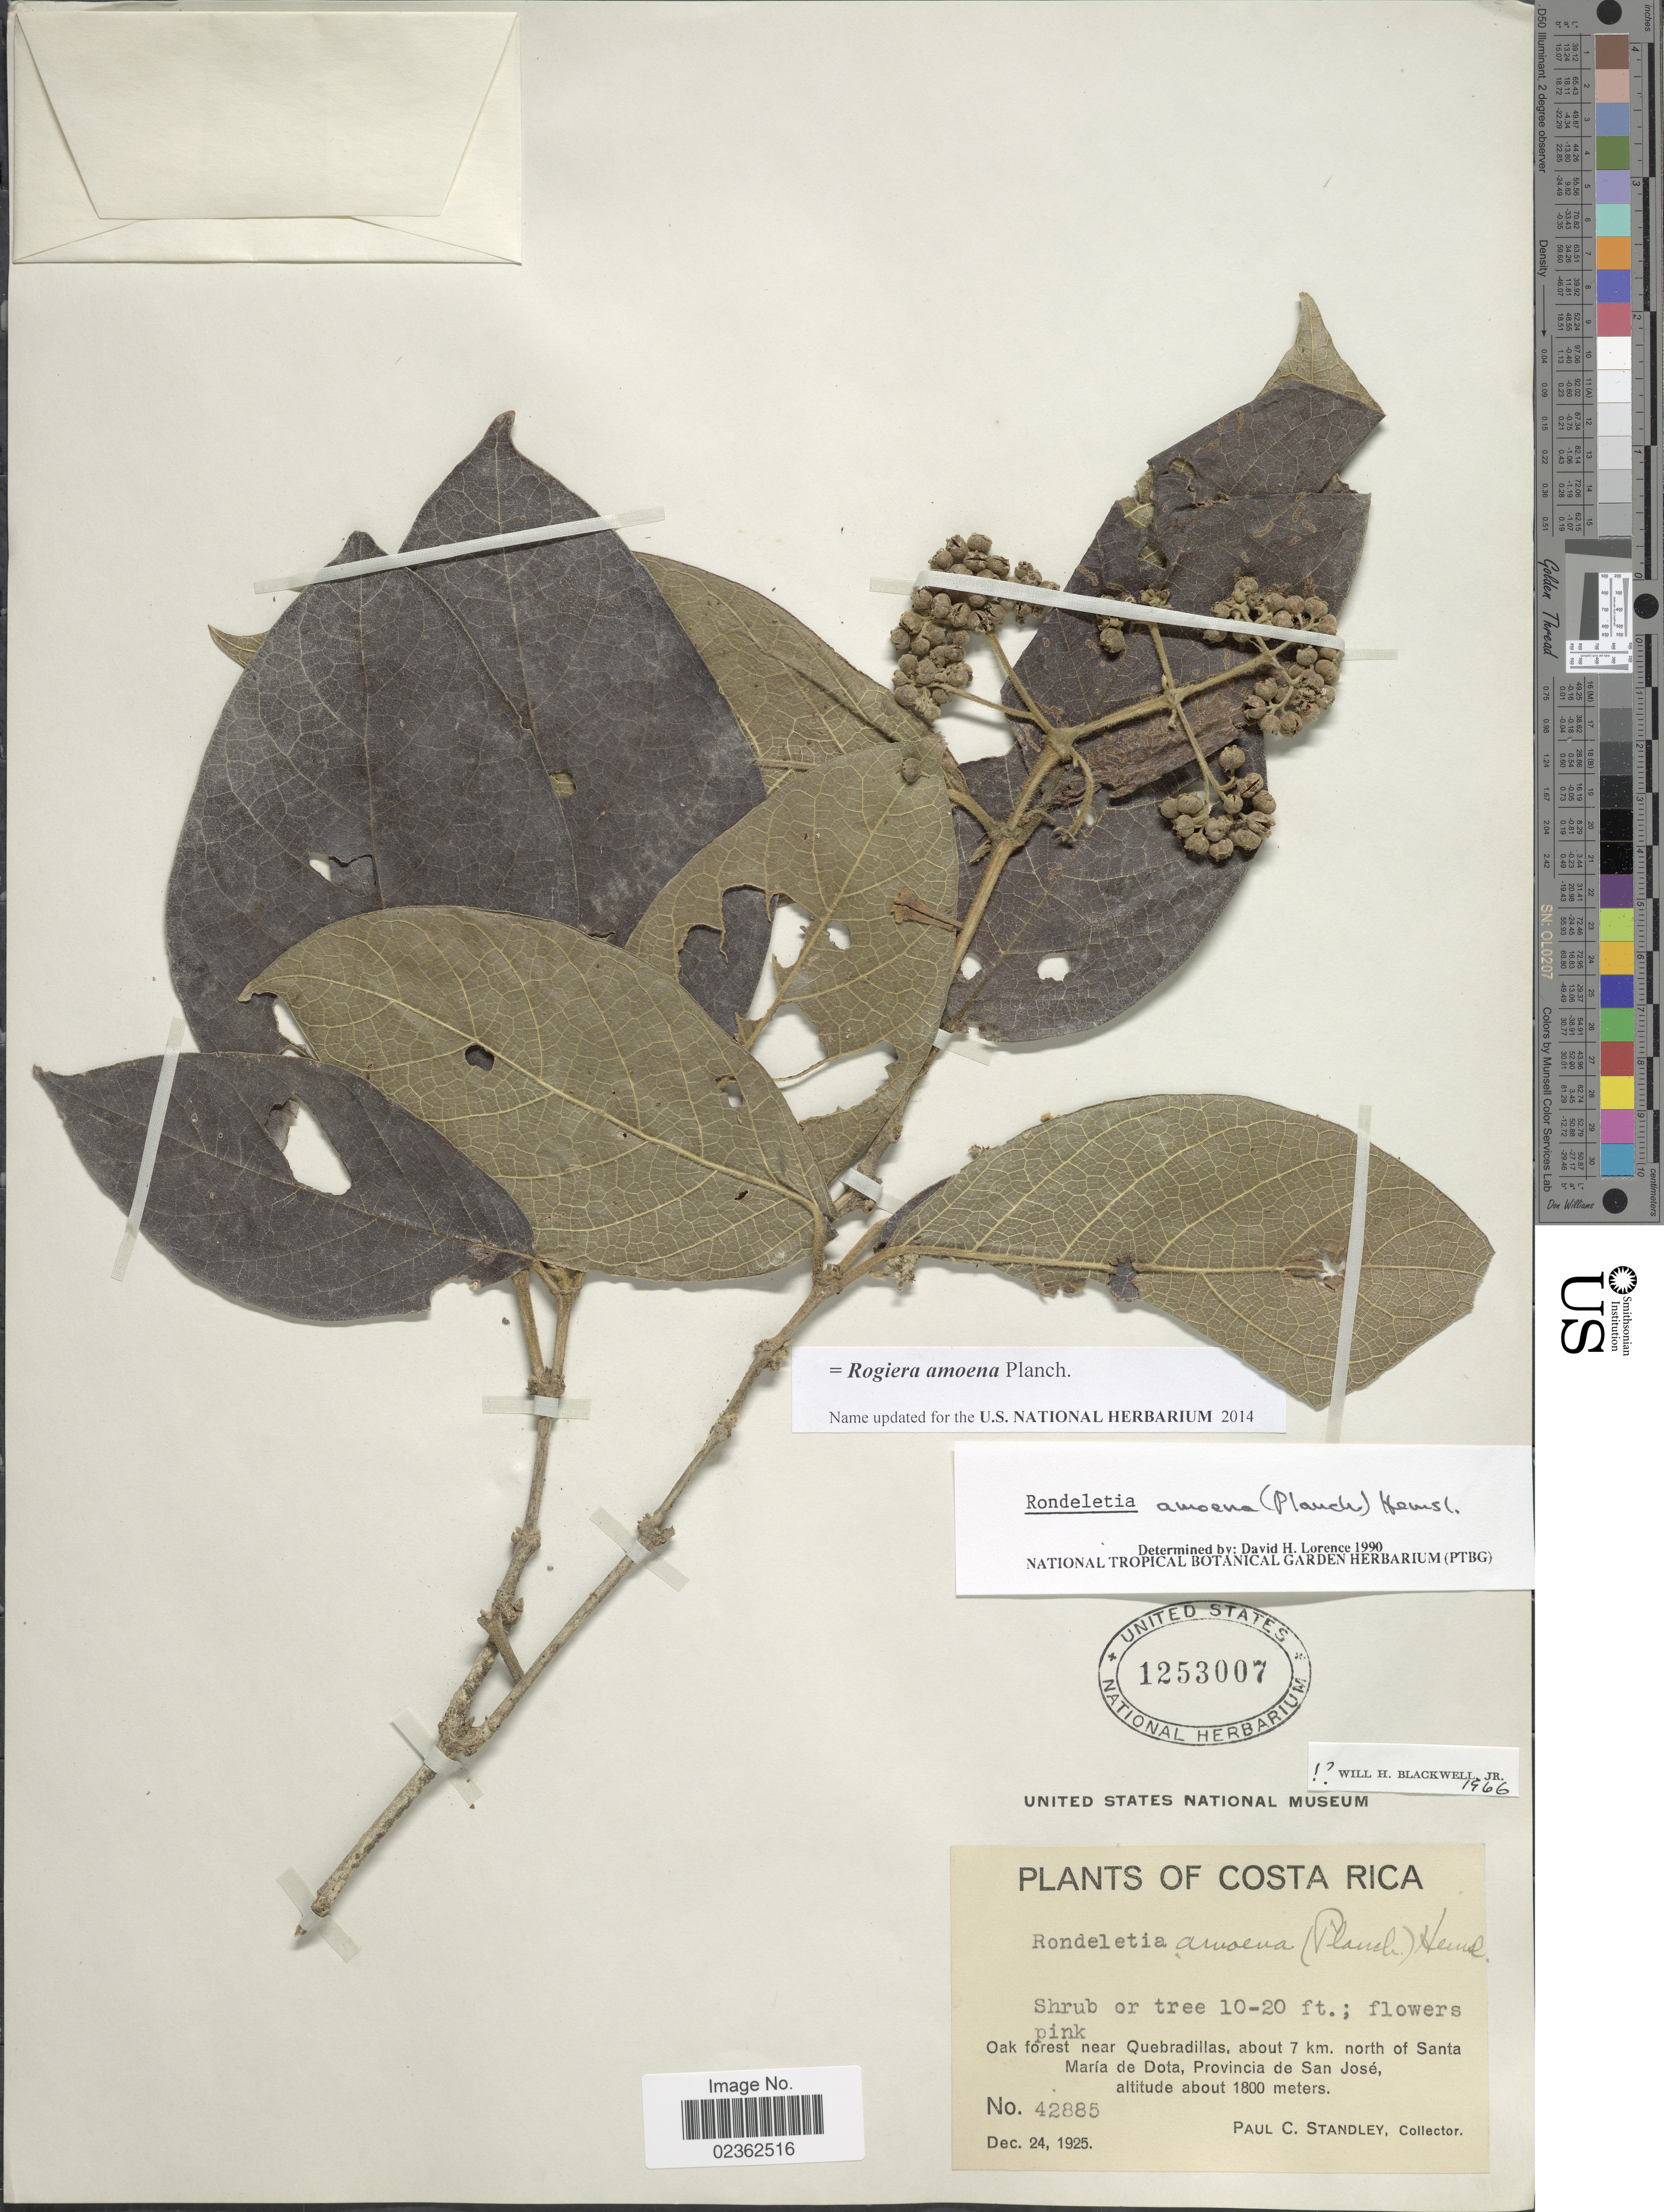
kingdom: Plantae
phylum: Tracheophyta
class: Magnoliopsida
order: Gentianales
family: Rubiaceae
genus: Rogiera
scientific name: Rogiera amoena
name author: Planch.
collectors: P. C. Standley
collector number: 42885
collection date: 1925-12-24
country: Costa Rica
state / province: San José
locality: Oak forest near Quebradillas, about 7 km. north of Santa Maria de Dota.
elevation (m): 1800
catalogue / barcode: US 1253007